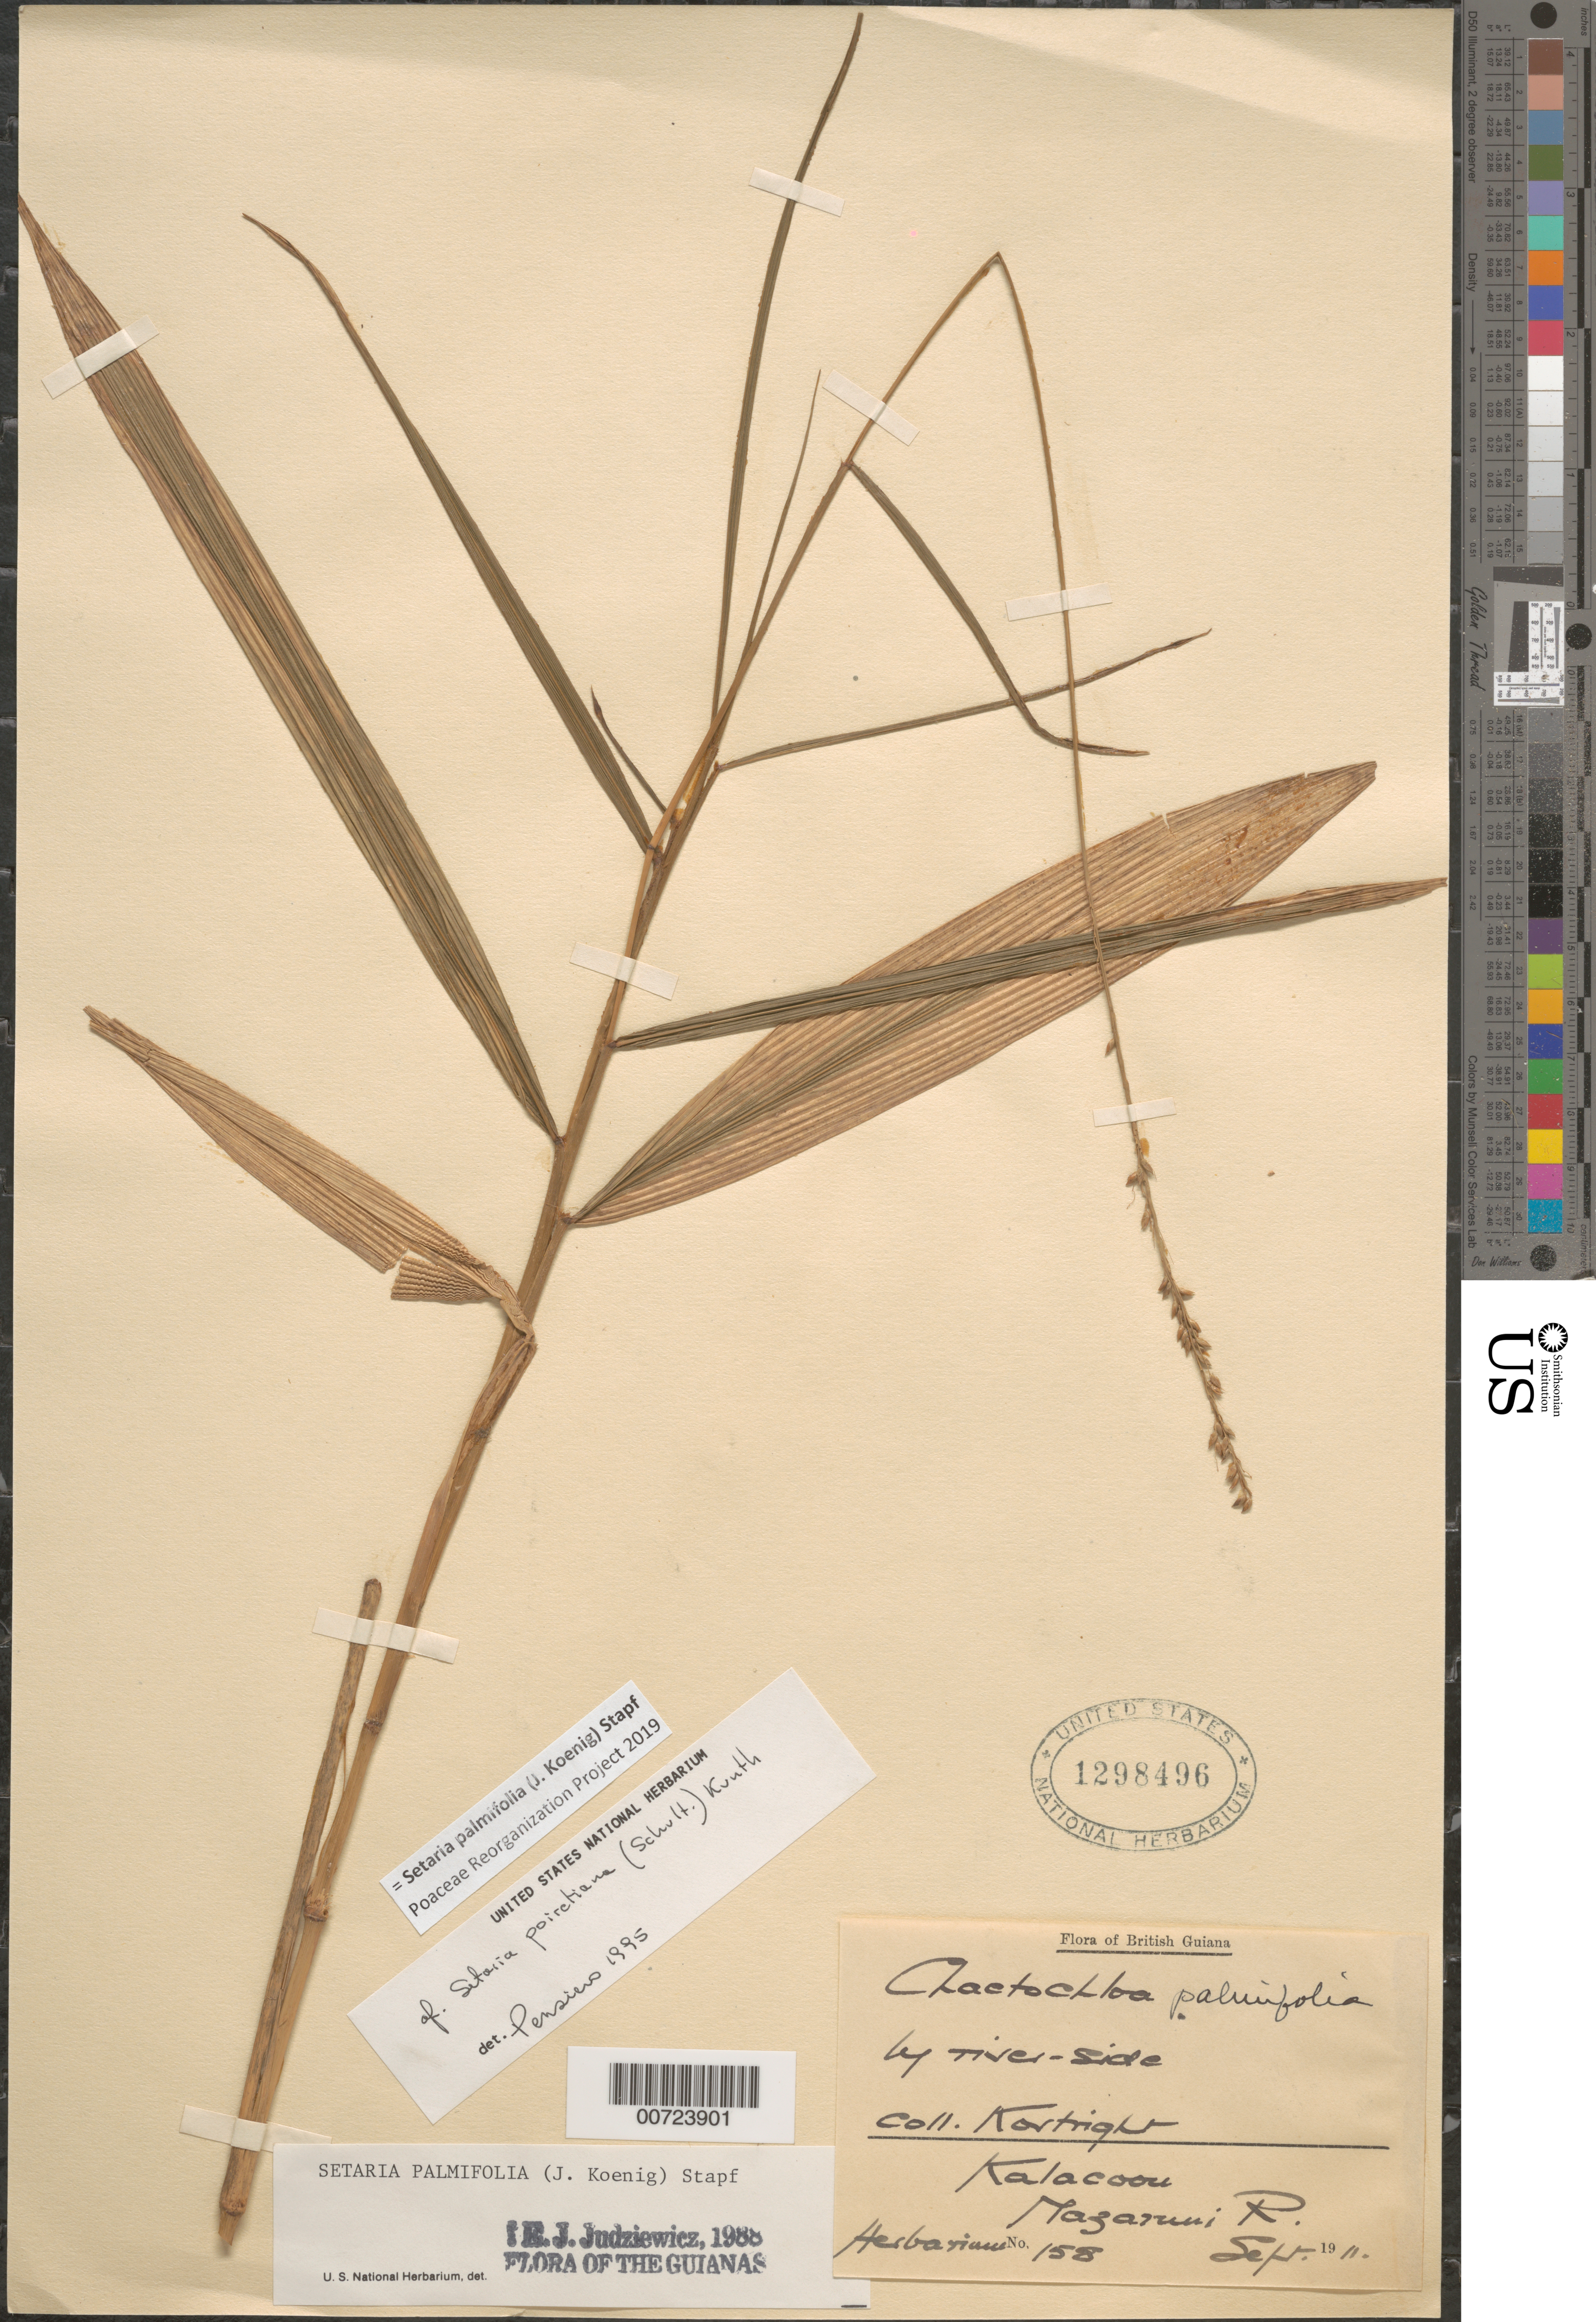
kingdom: Plantae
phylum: Tracheophyta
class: Liliopsida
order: Poales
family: Poaceae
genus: Setaria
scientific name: Setaria palmifolia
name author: (J. Koenig) Stapf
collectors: Kortright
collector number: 158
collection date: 1911-09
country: Guyana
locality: British Guiana. By river-side. Kalacoon Mazaruni R.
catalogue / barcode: US 1298496